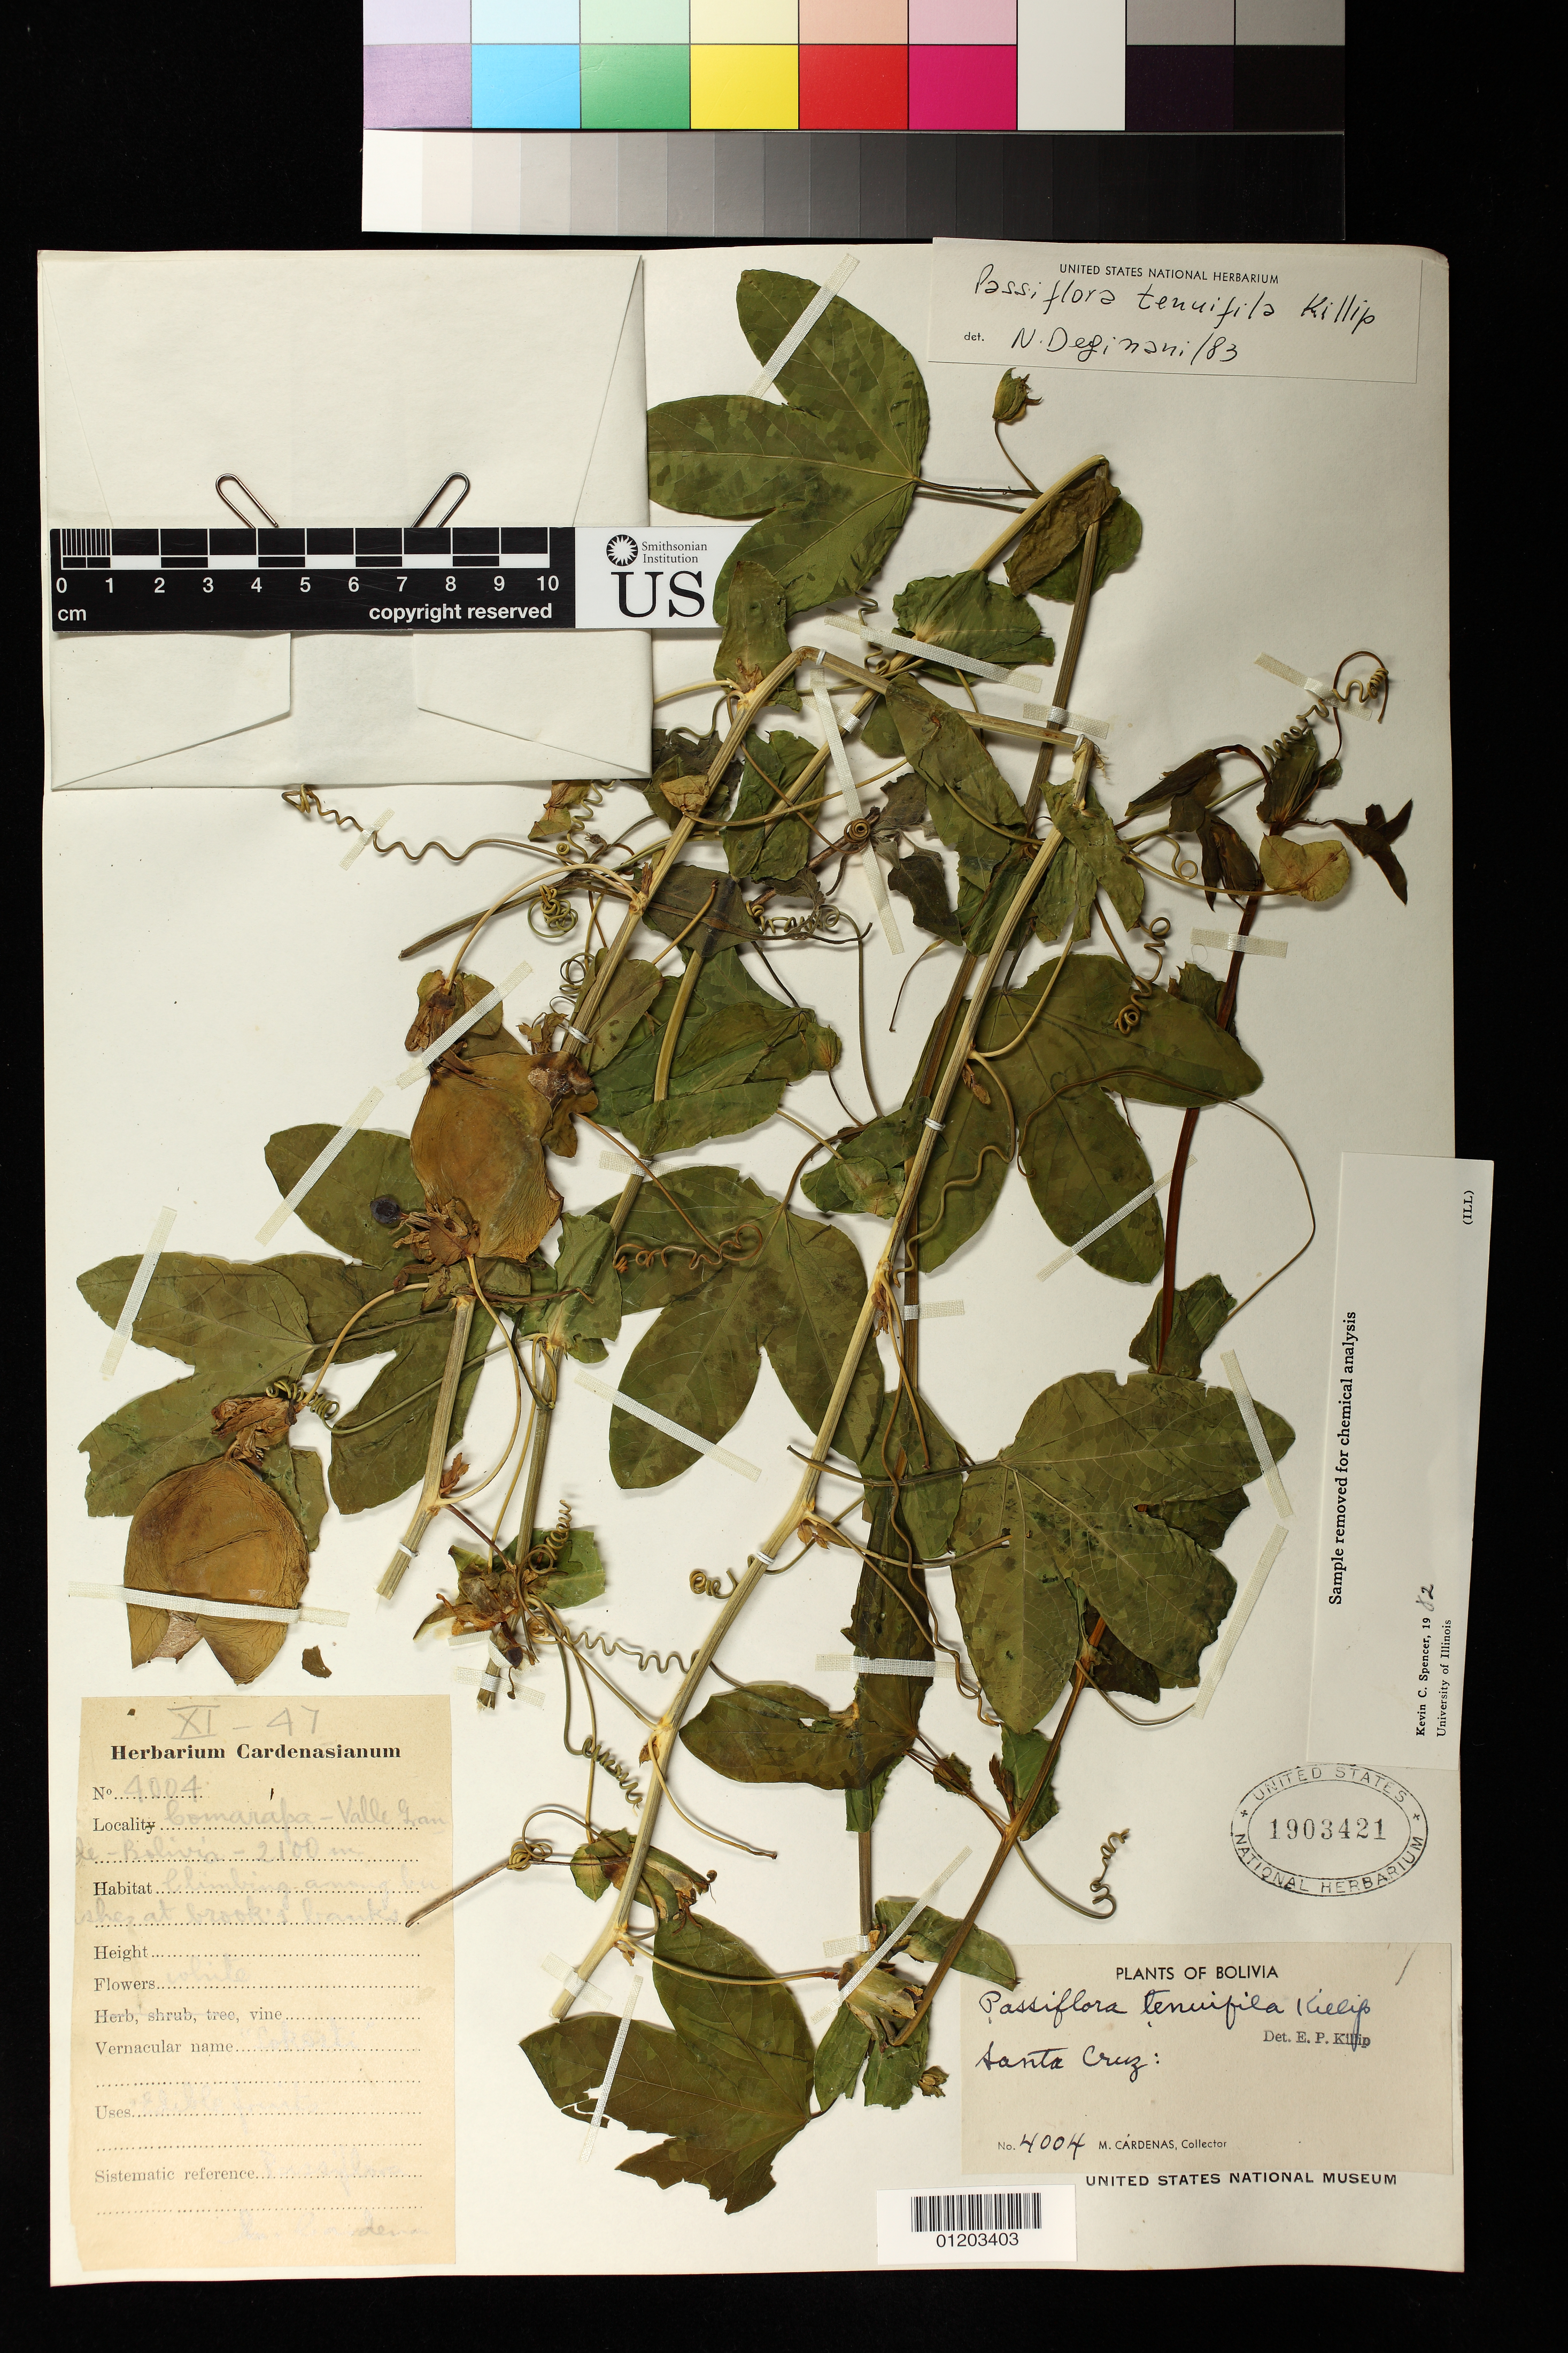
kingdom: Plantae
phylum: Tracheophyta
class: Magnoliopsida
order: Malpighiales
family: Passifloraceae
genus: Passiflora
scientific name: Passiflora tenuifila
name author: Killip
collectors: M. Cárdenas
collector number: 4004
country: Bolivia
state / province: Santa Cruz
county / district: Vallegrande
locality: Comarapa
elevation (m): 2100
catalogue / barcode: US 1903421